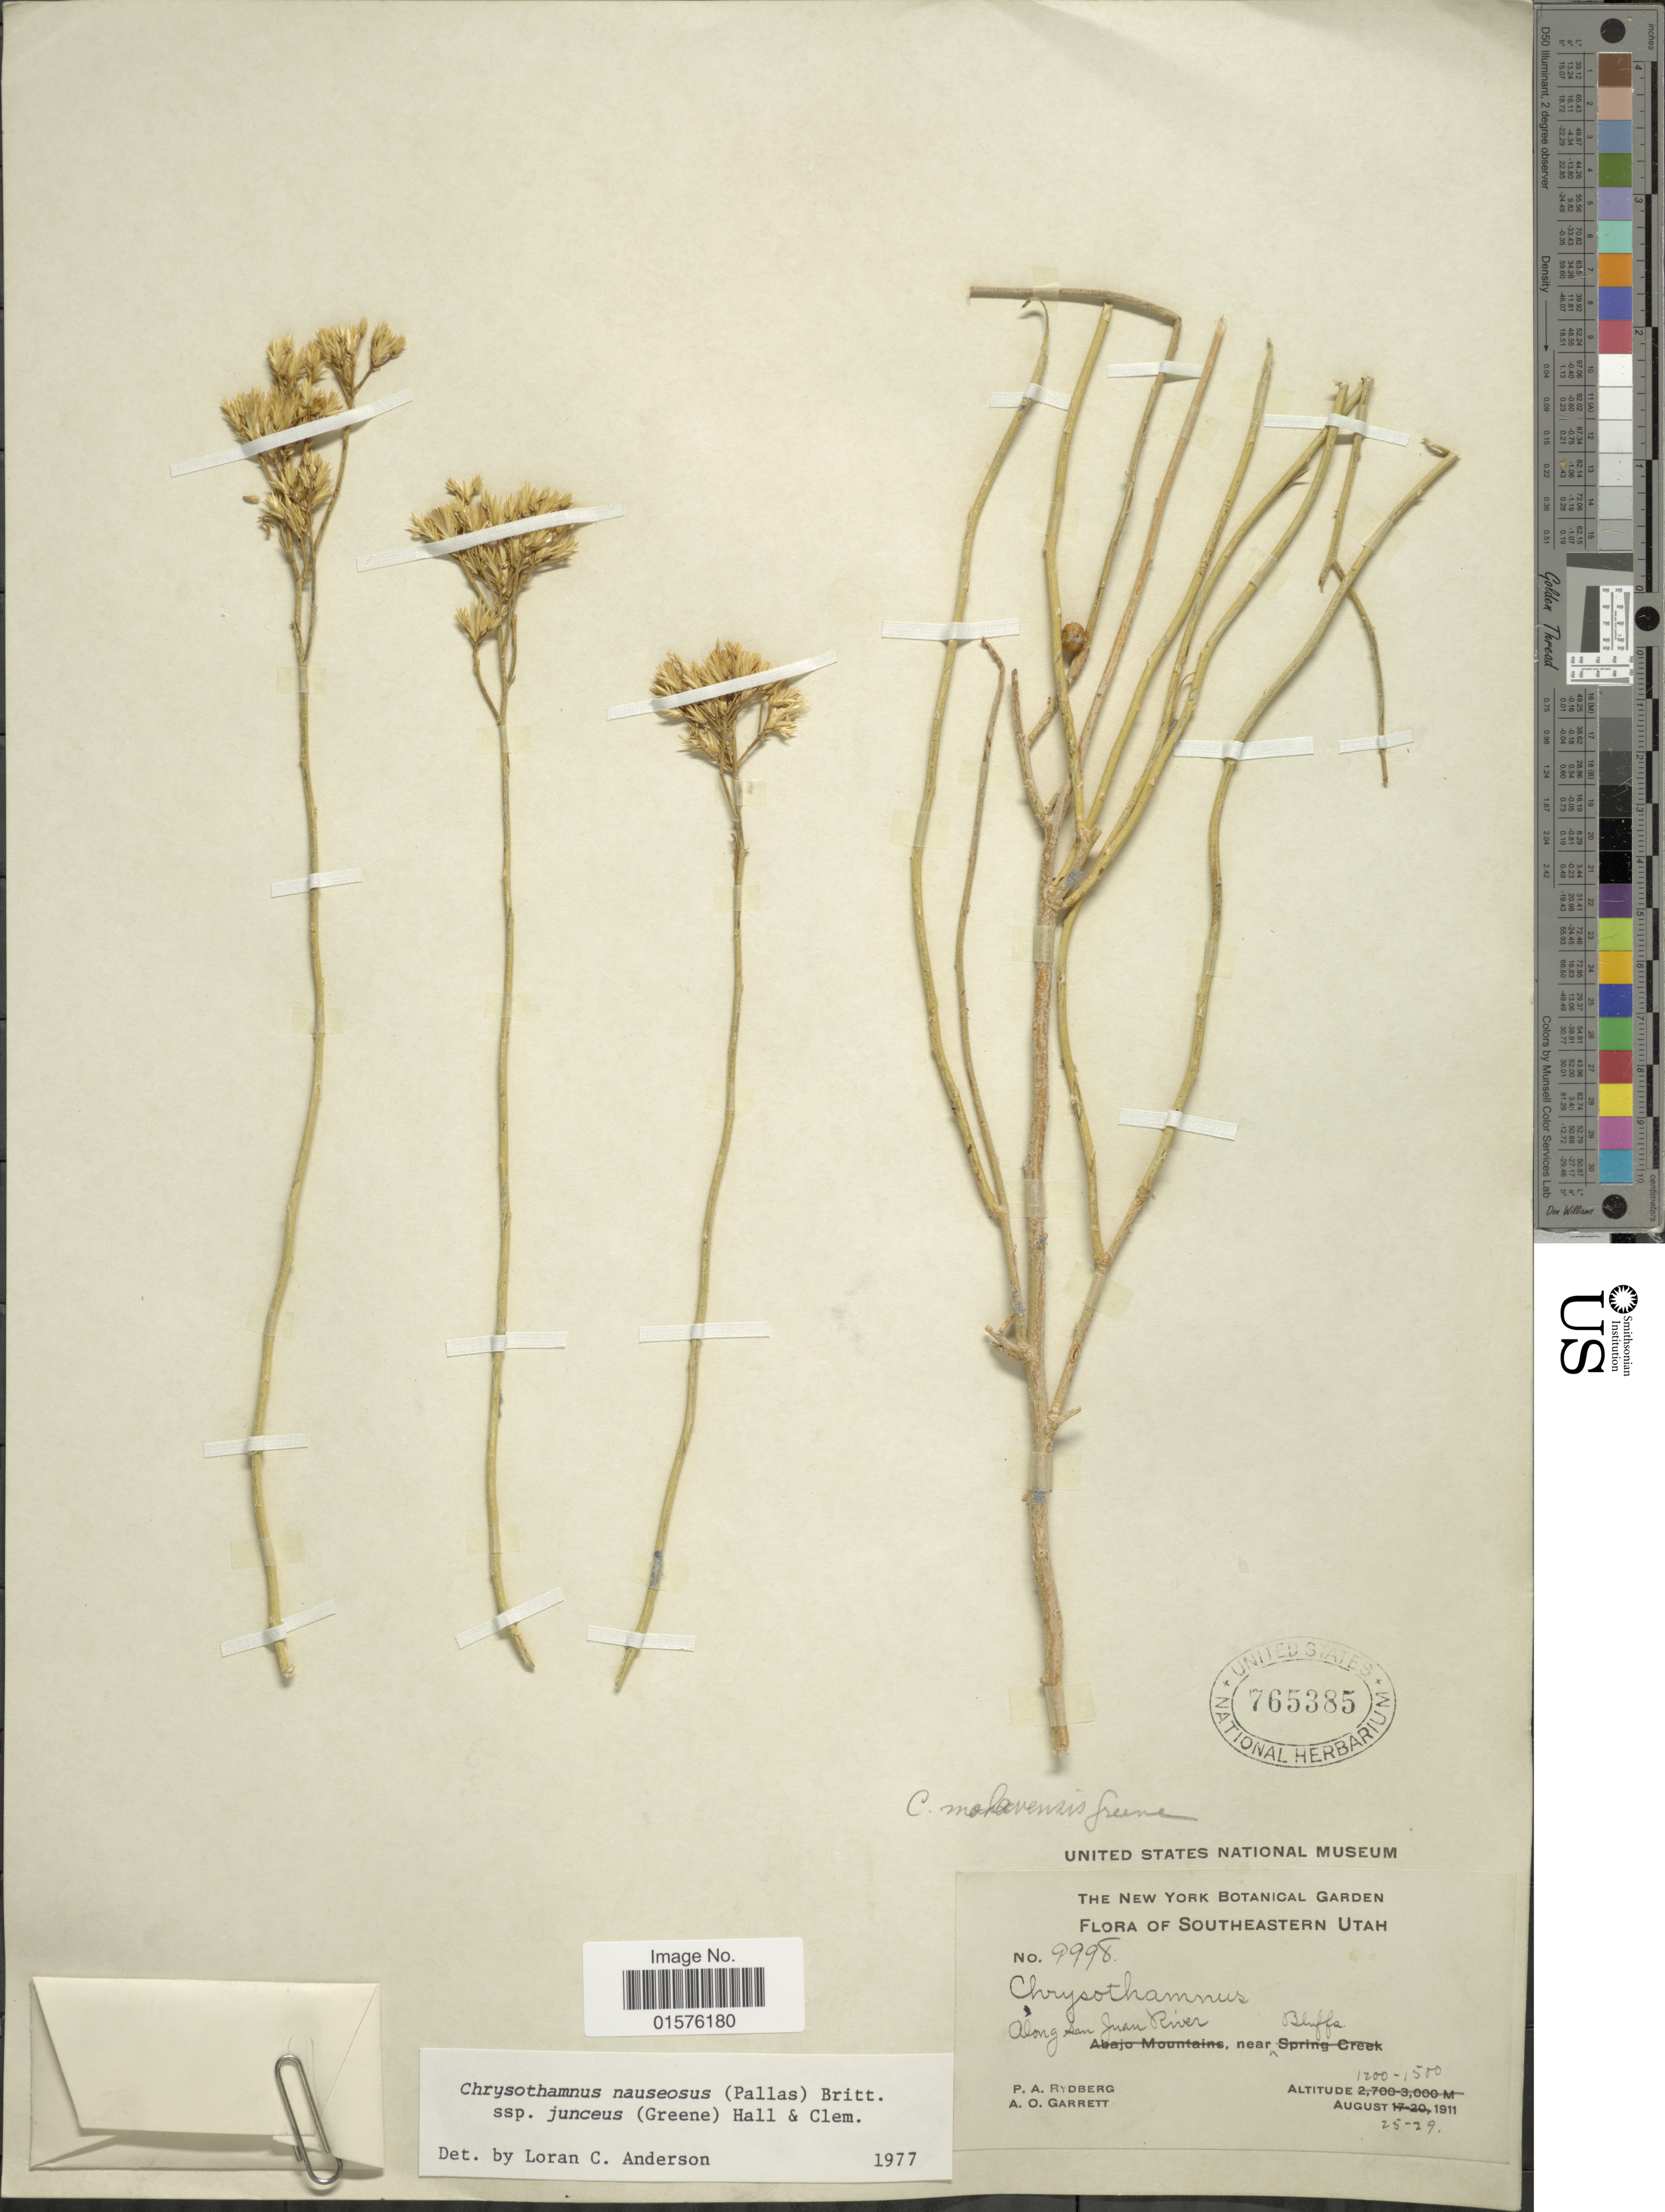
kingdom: Plantae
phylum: Tracheophyta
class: Magnoliopsida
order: Asterales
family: Asteraceae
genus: Ericameria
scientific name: Ericameria nauseosa var. juncea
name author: (S.W. Greene) G.L. Nesom & G.I. Baird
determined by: Urbatsch, Lowell E., Curator (LSU), Louisiana State University (UNITED STATES)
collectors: P. A. Rydberg & A. O. Garrett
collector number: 9998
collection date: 1911-08-25/1911-08-29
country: United States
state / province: Utah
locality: Southern Utah, along San Juan River, near Bluffs.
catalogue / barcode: US 765385